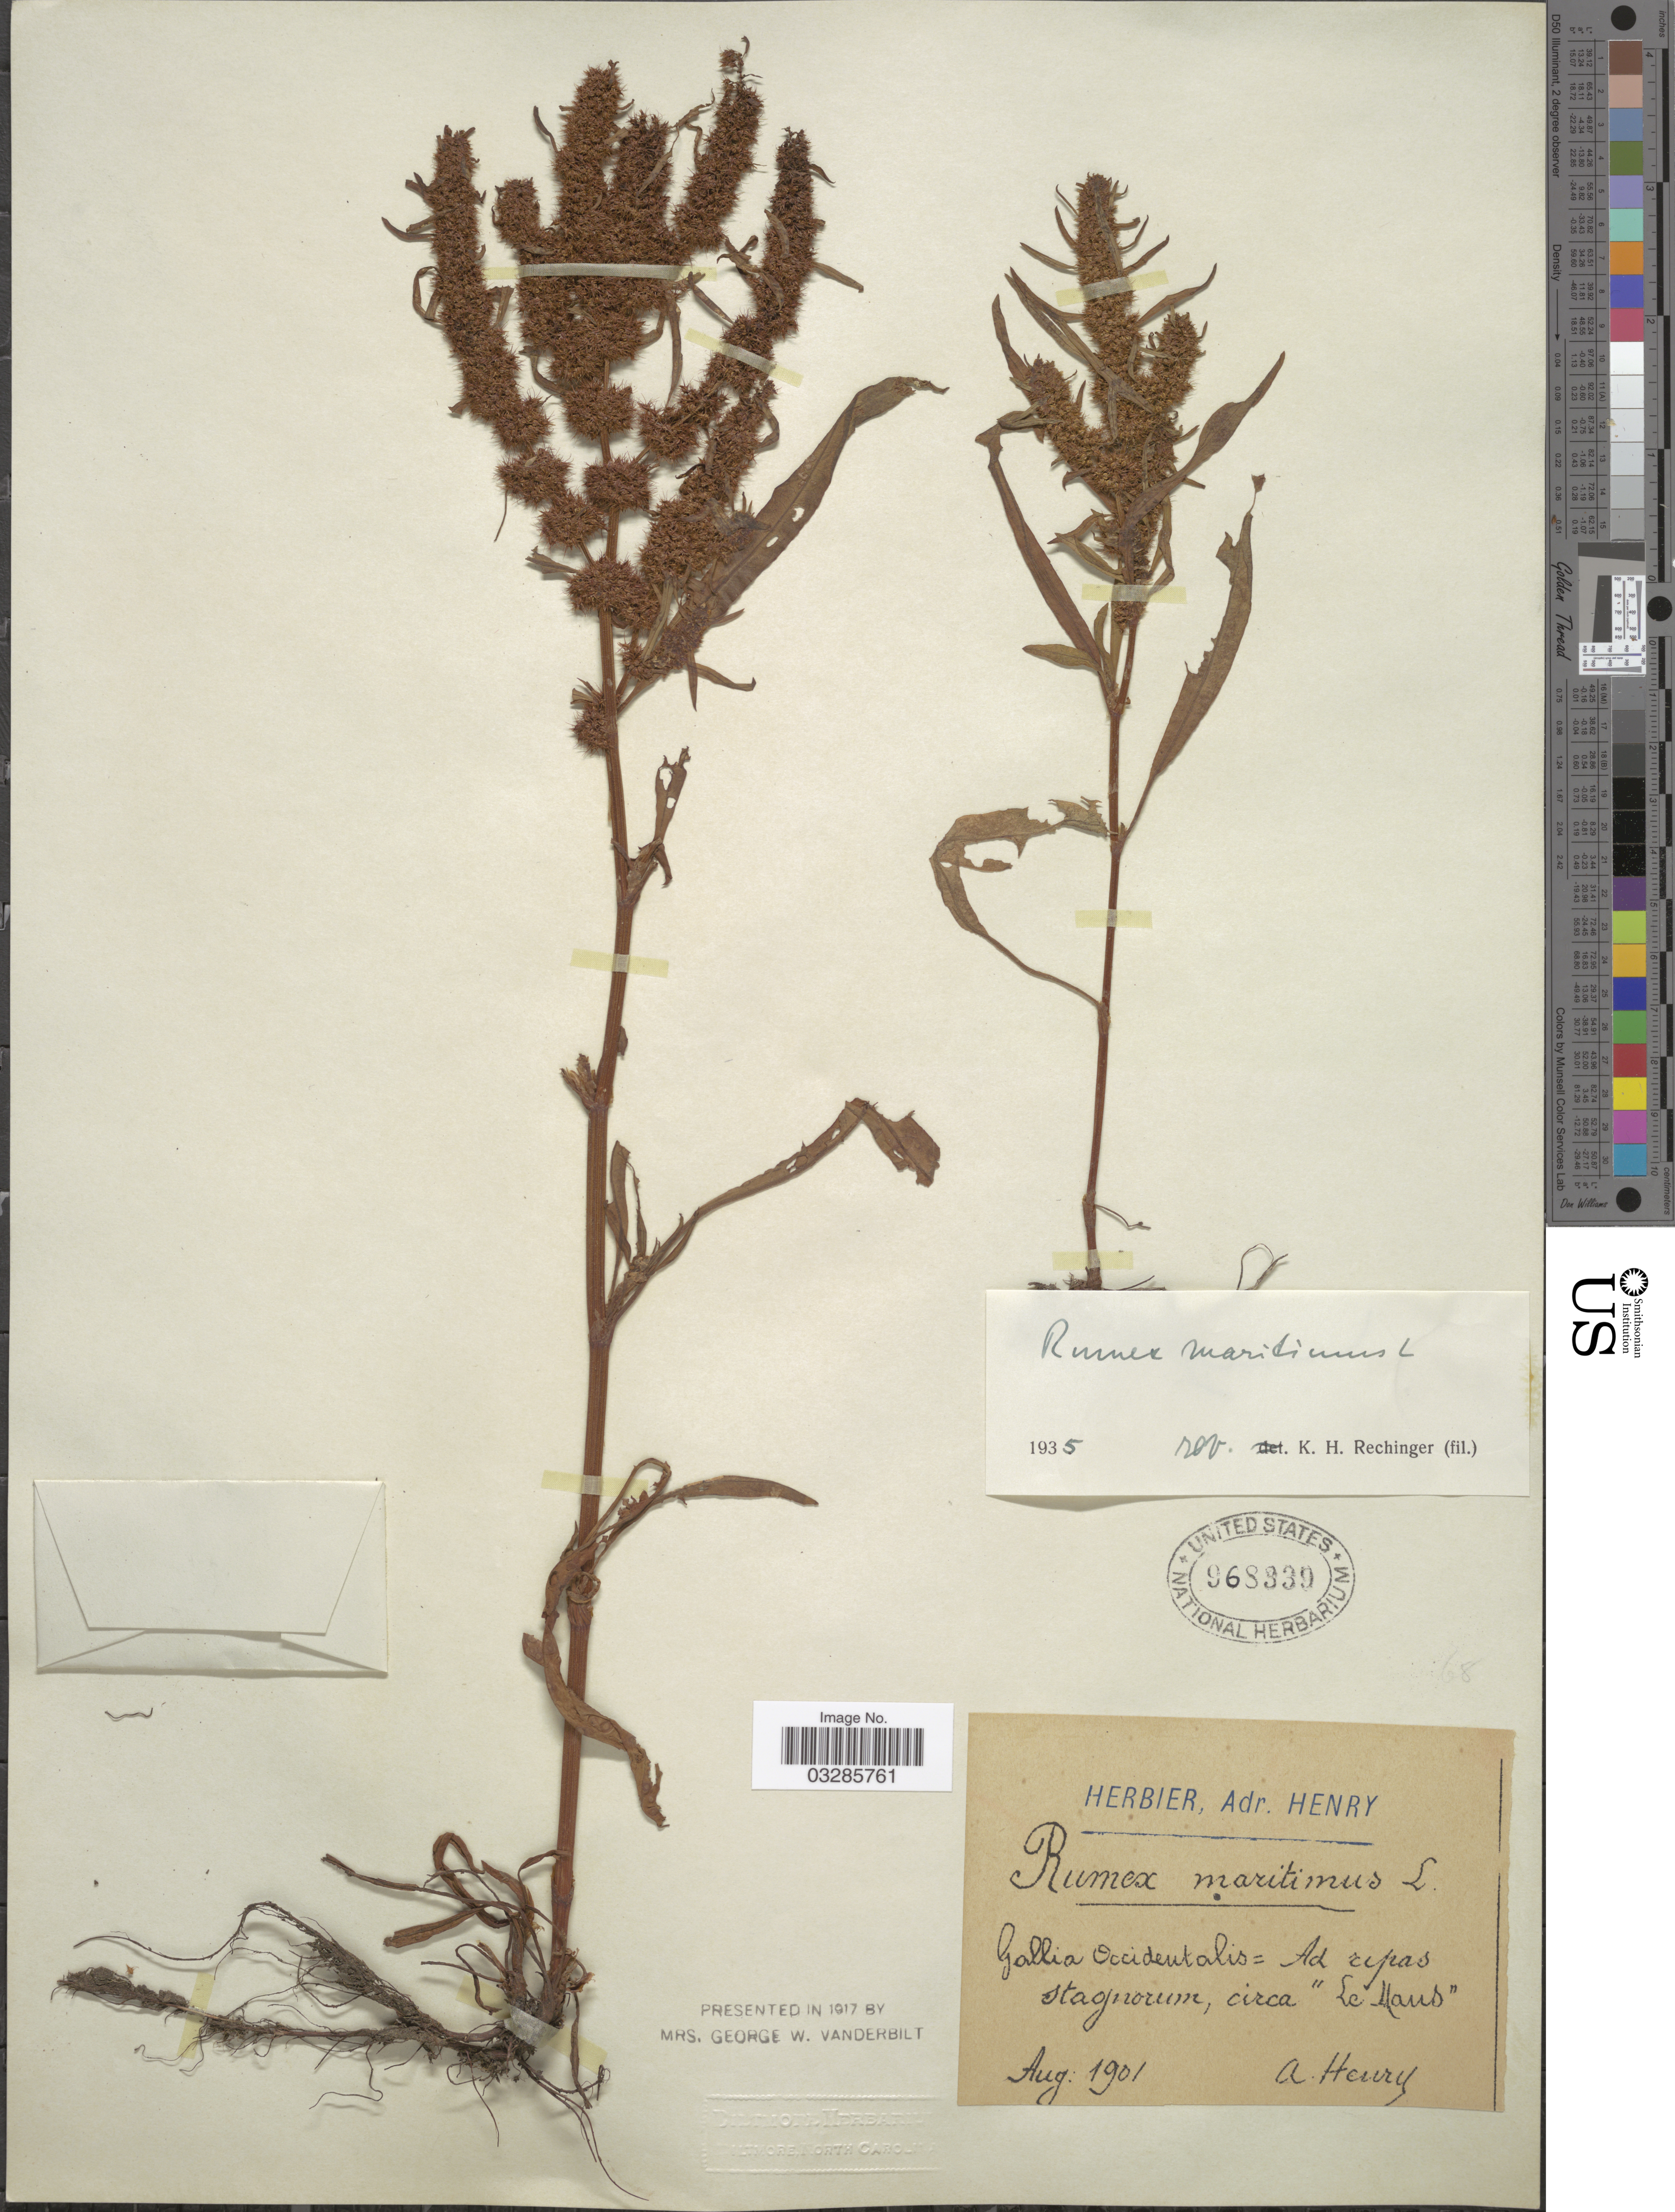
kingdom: Plantae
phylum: Tracheophyta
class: Magnoliopsida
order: Caryophyllales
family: Polygonaceae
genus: Rumex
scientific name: Rumex maritimus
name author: L.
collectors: A. Henry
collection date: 1901-08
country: France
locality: Gallia Occidentalis = Ad ripas stagnorum, circa "Le Mans".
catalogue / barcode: US 968339